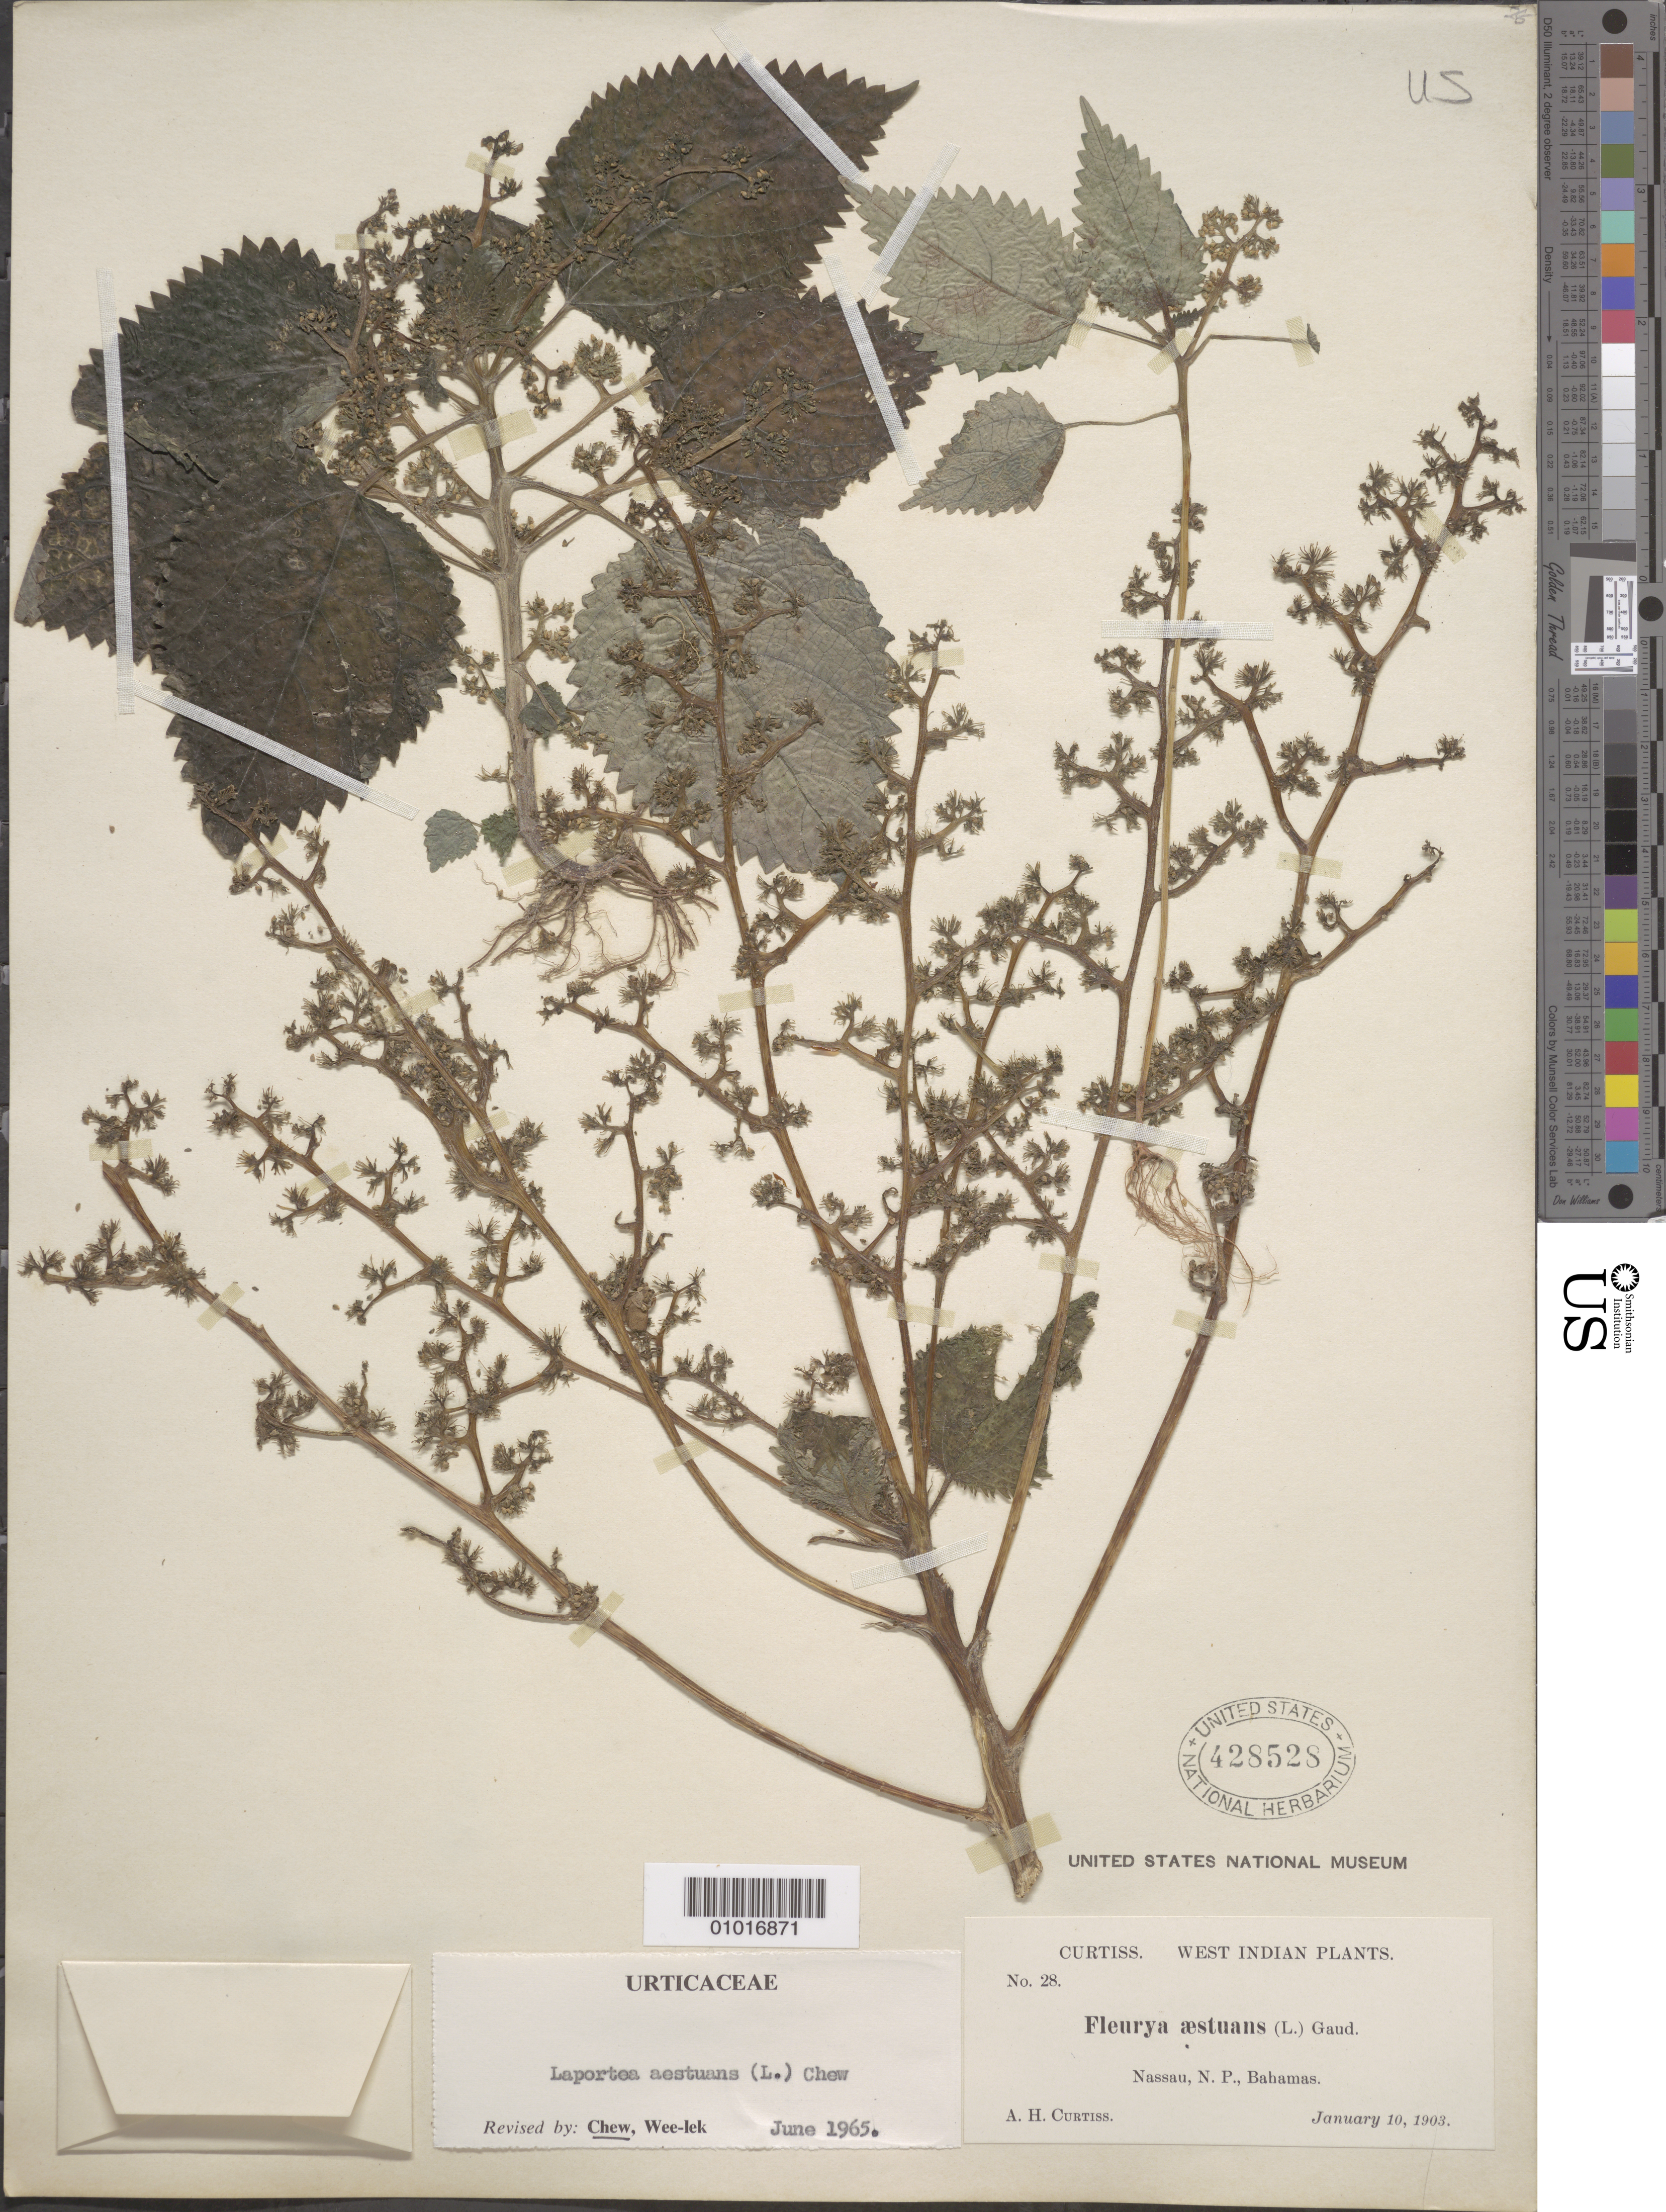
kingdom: Plantae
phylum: Tracheophyta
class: Magnoliopsida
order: Rosales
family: Urticaceae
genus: Laportea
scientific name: Laportea aestuans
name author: (L.) Chew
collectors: A. H. Curtiss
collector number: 28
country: Bahamas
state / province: New Providence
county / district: Nassau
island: New Providence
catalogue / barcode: US 428528